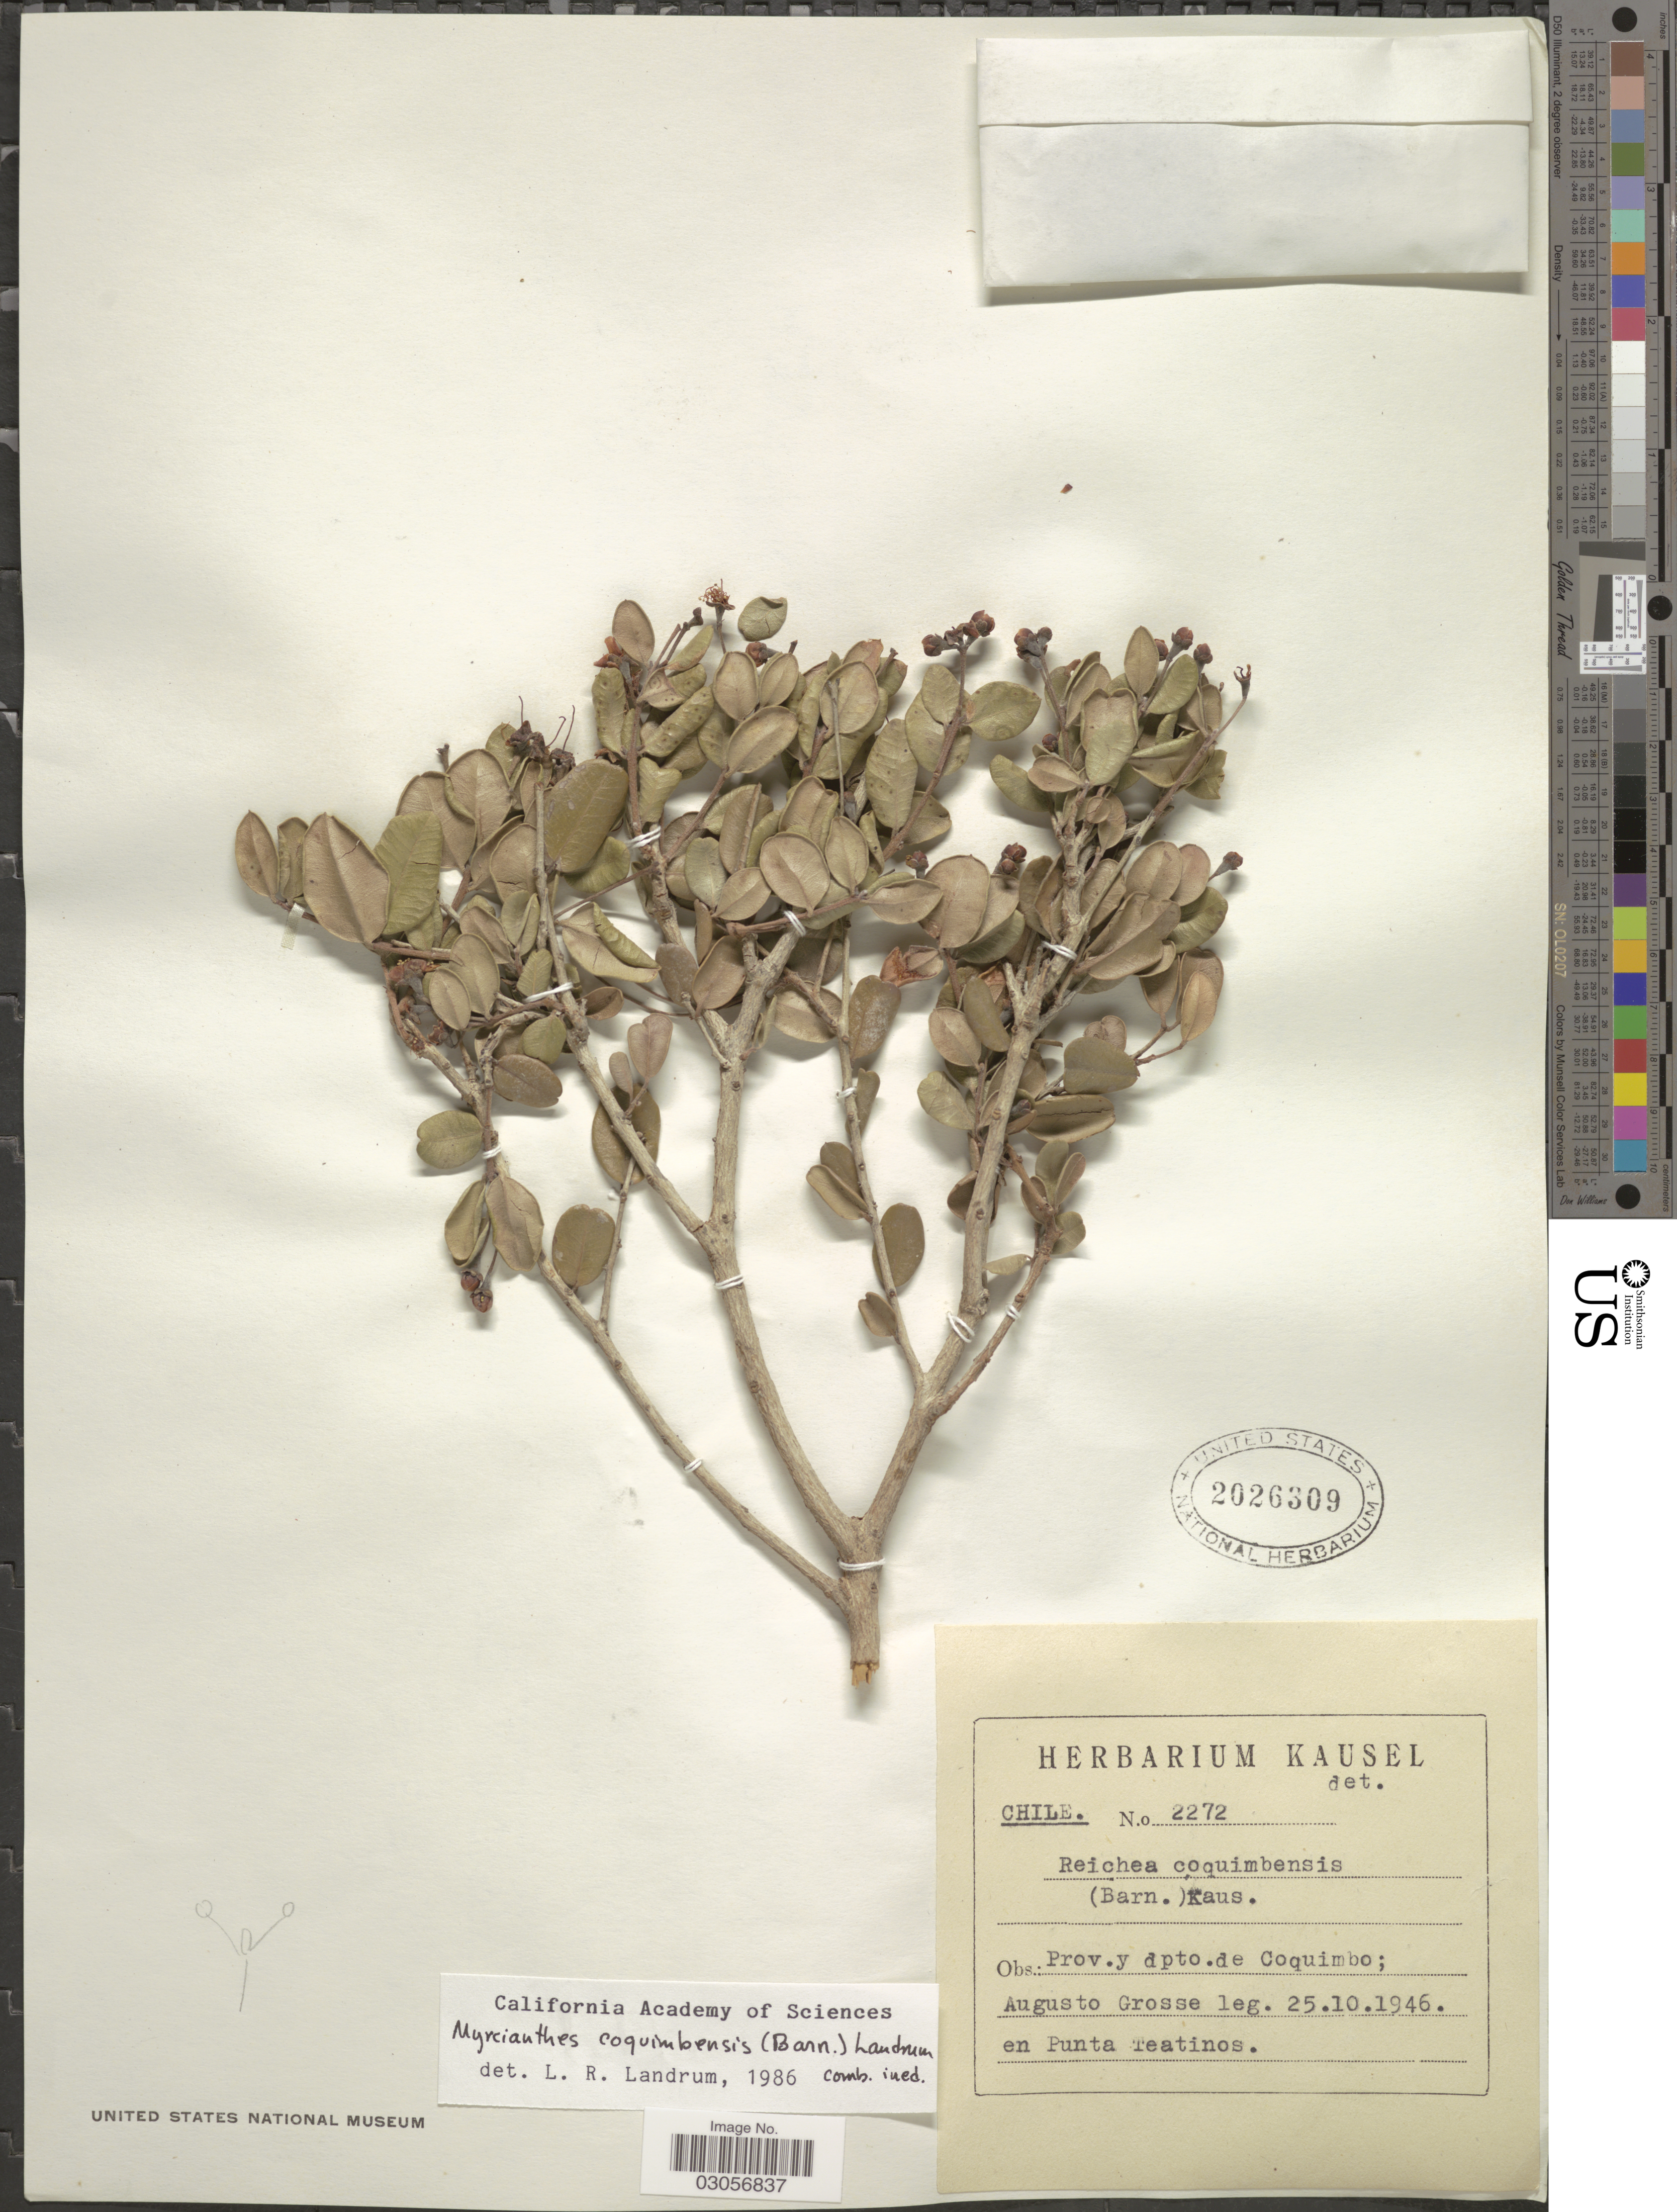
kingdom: Plantae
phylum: Tracheophyta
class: Magnoliopsida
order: Myrtales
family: Myrtaceae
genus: Myrcianthes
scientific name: Myrcianthes coquimbensis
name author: (Barnéoud) Landrum & Grifo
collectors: Ex herb. Kausel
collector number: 272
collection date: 1946-10-25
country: Chile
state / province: Coquimbo (IV)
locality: Prov. y dpto. de Coquimbo; Augusto Grosseen Punta Teatinos.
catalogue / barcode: US 2026309